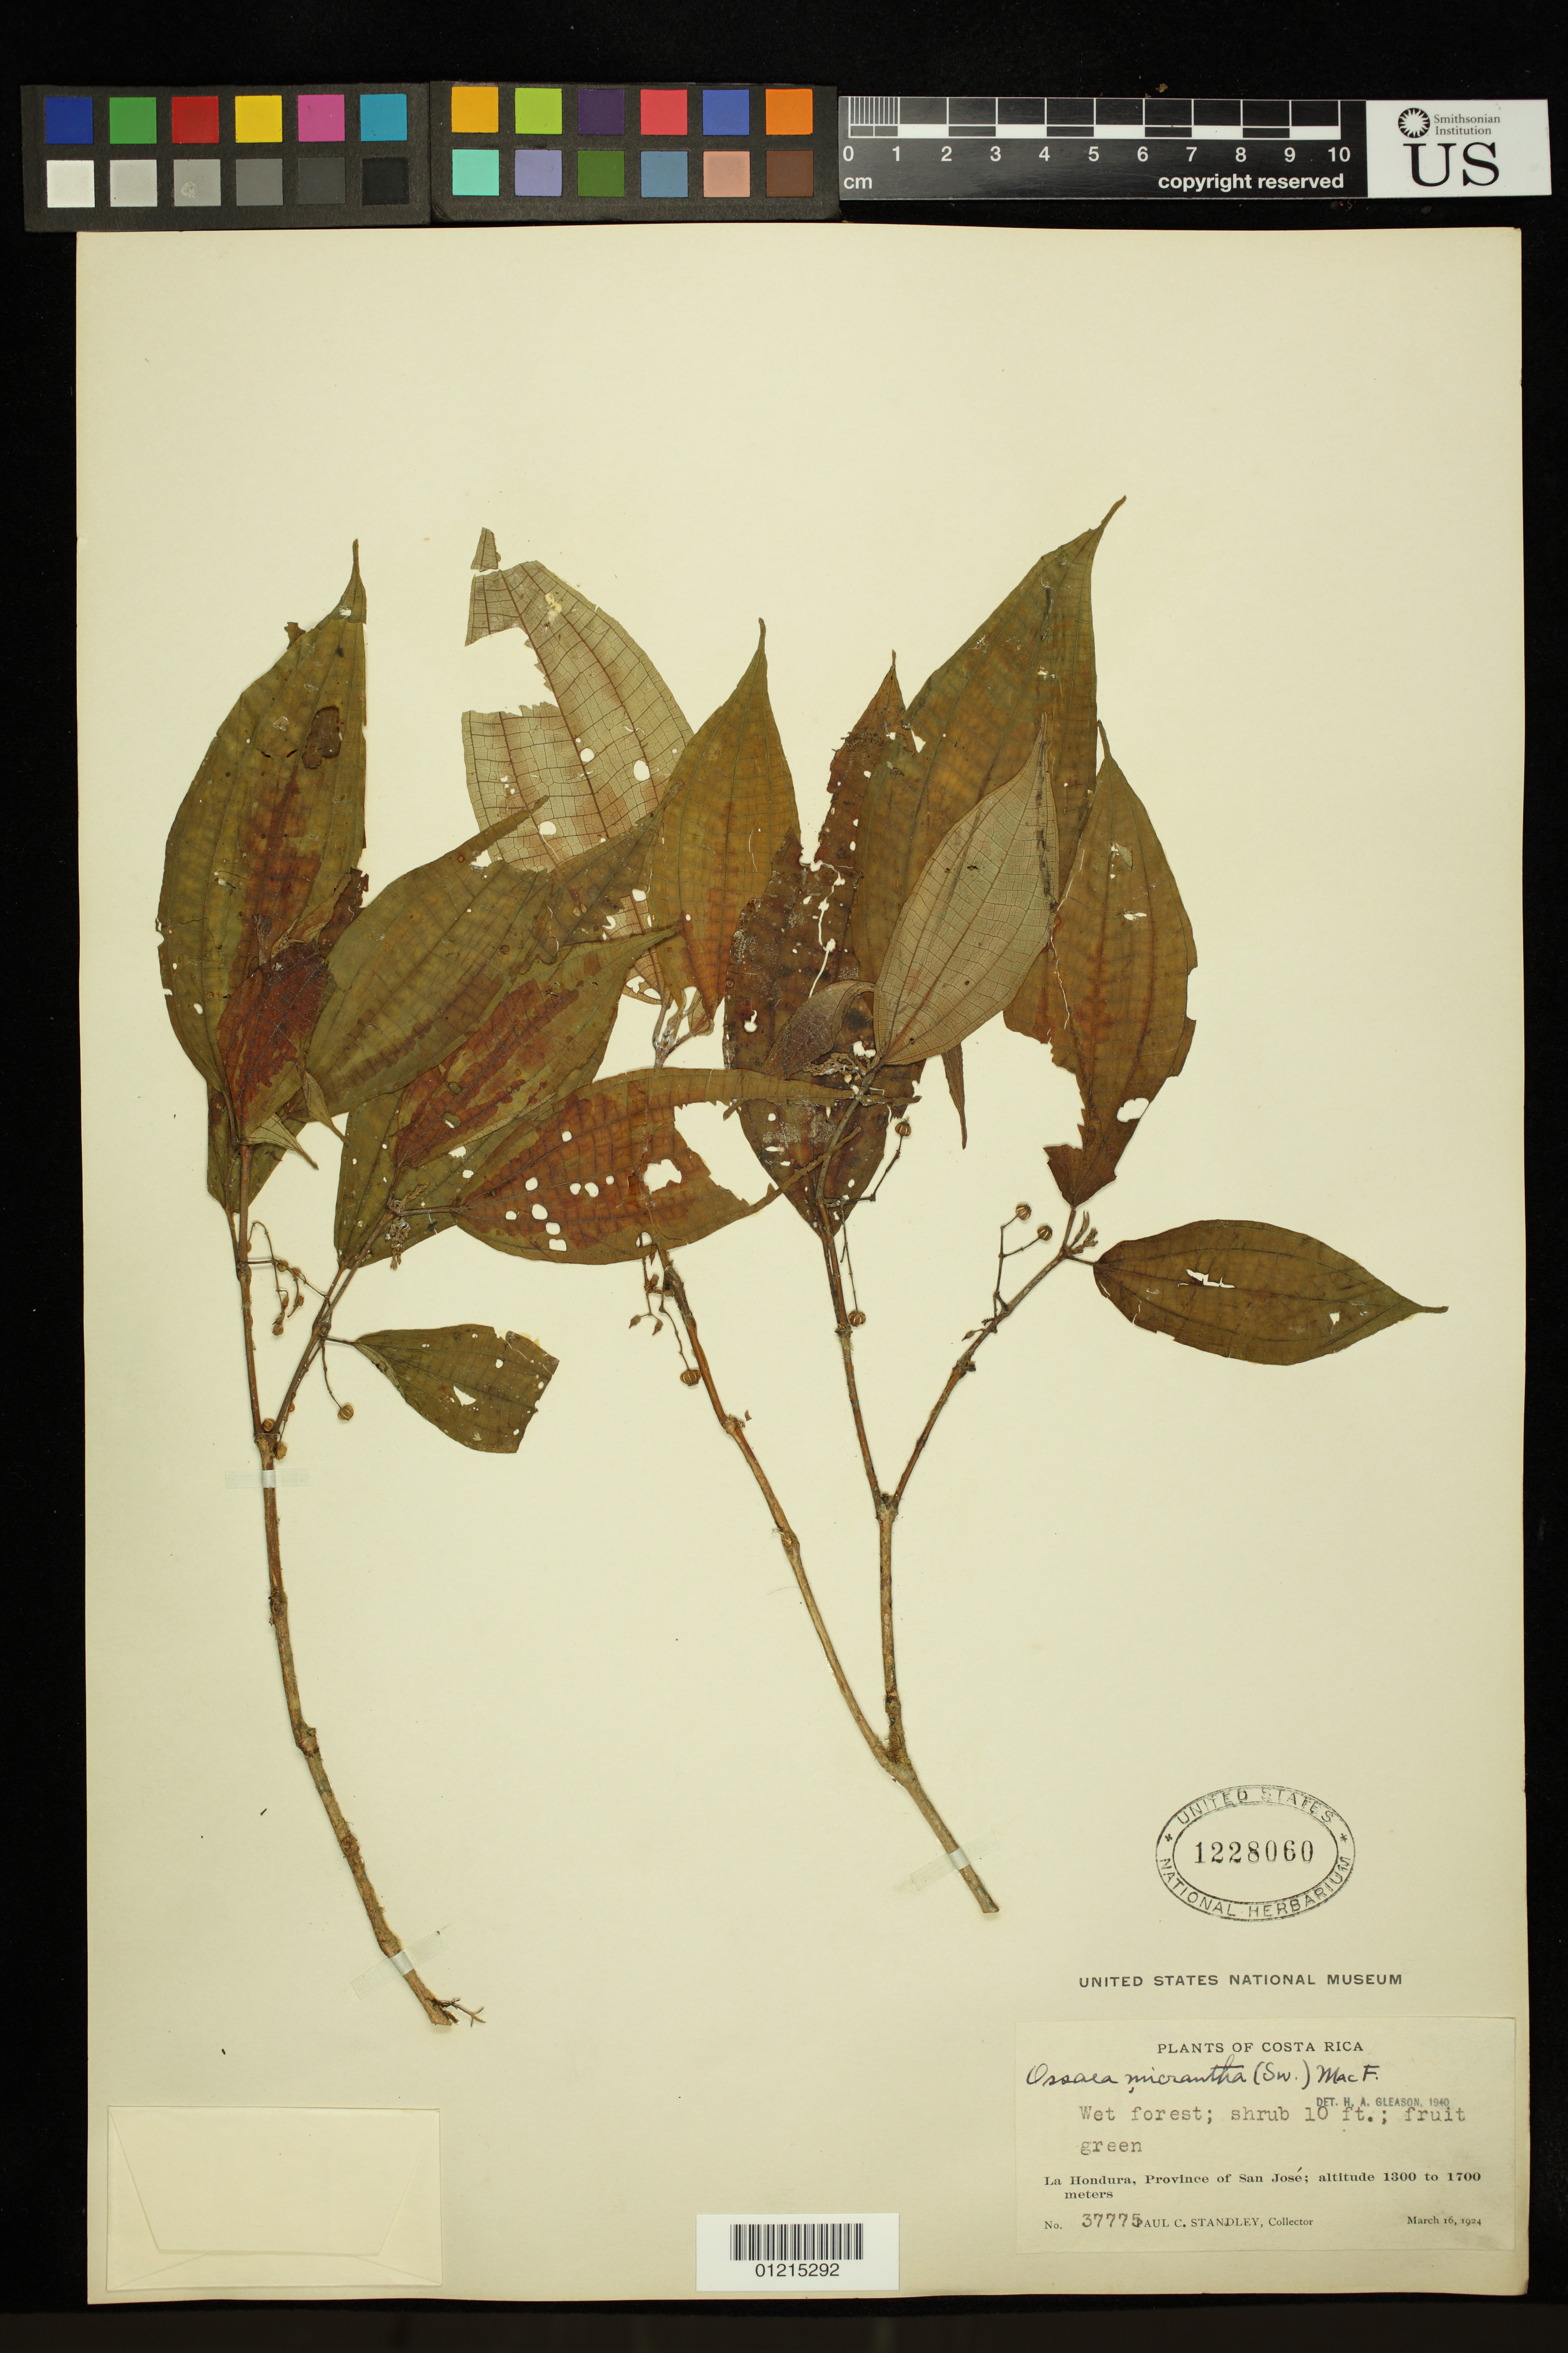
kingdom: Plantae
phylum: Tracheophyta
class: Magnoliopsida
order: Myrtales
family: Melastomataceae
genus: Ossaea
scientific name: Ossaea micrantha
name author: (Sw.) Macfad. ex Cogn.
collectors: P. C. Standley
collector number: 37775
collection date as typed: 16 Mar 1924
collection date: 1924-03-16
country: Costa Rica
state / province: San José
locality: La Hondura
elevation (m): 1300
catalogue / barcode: US 1228060